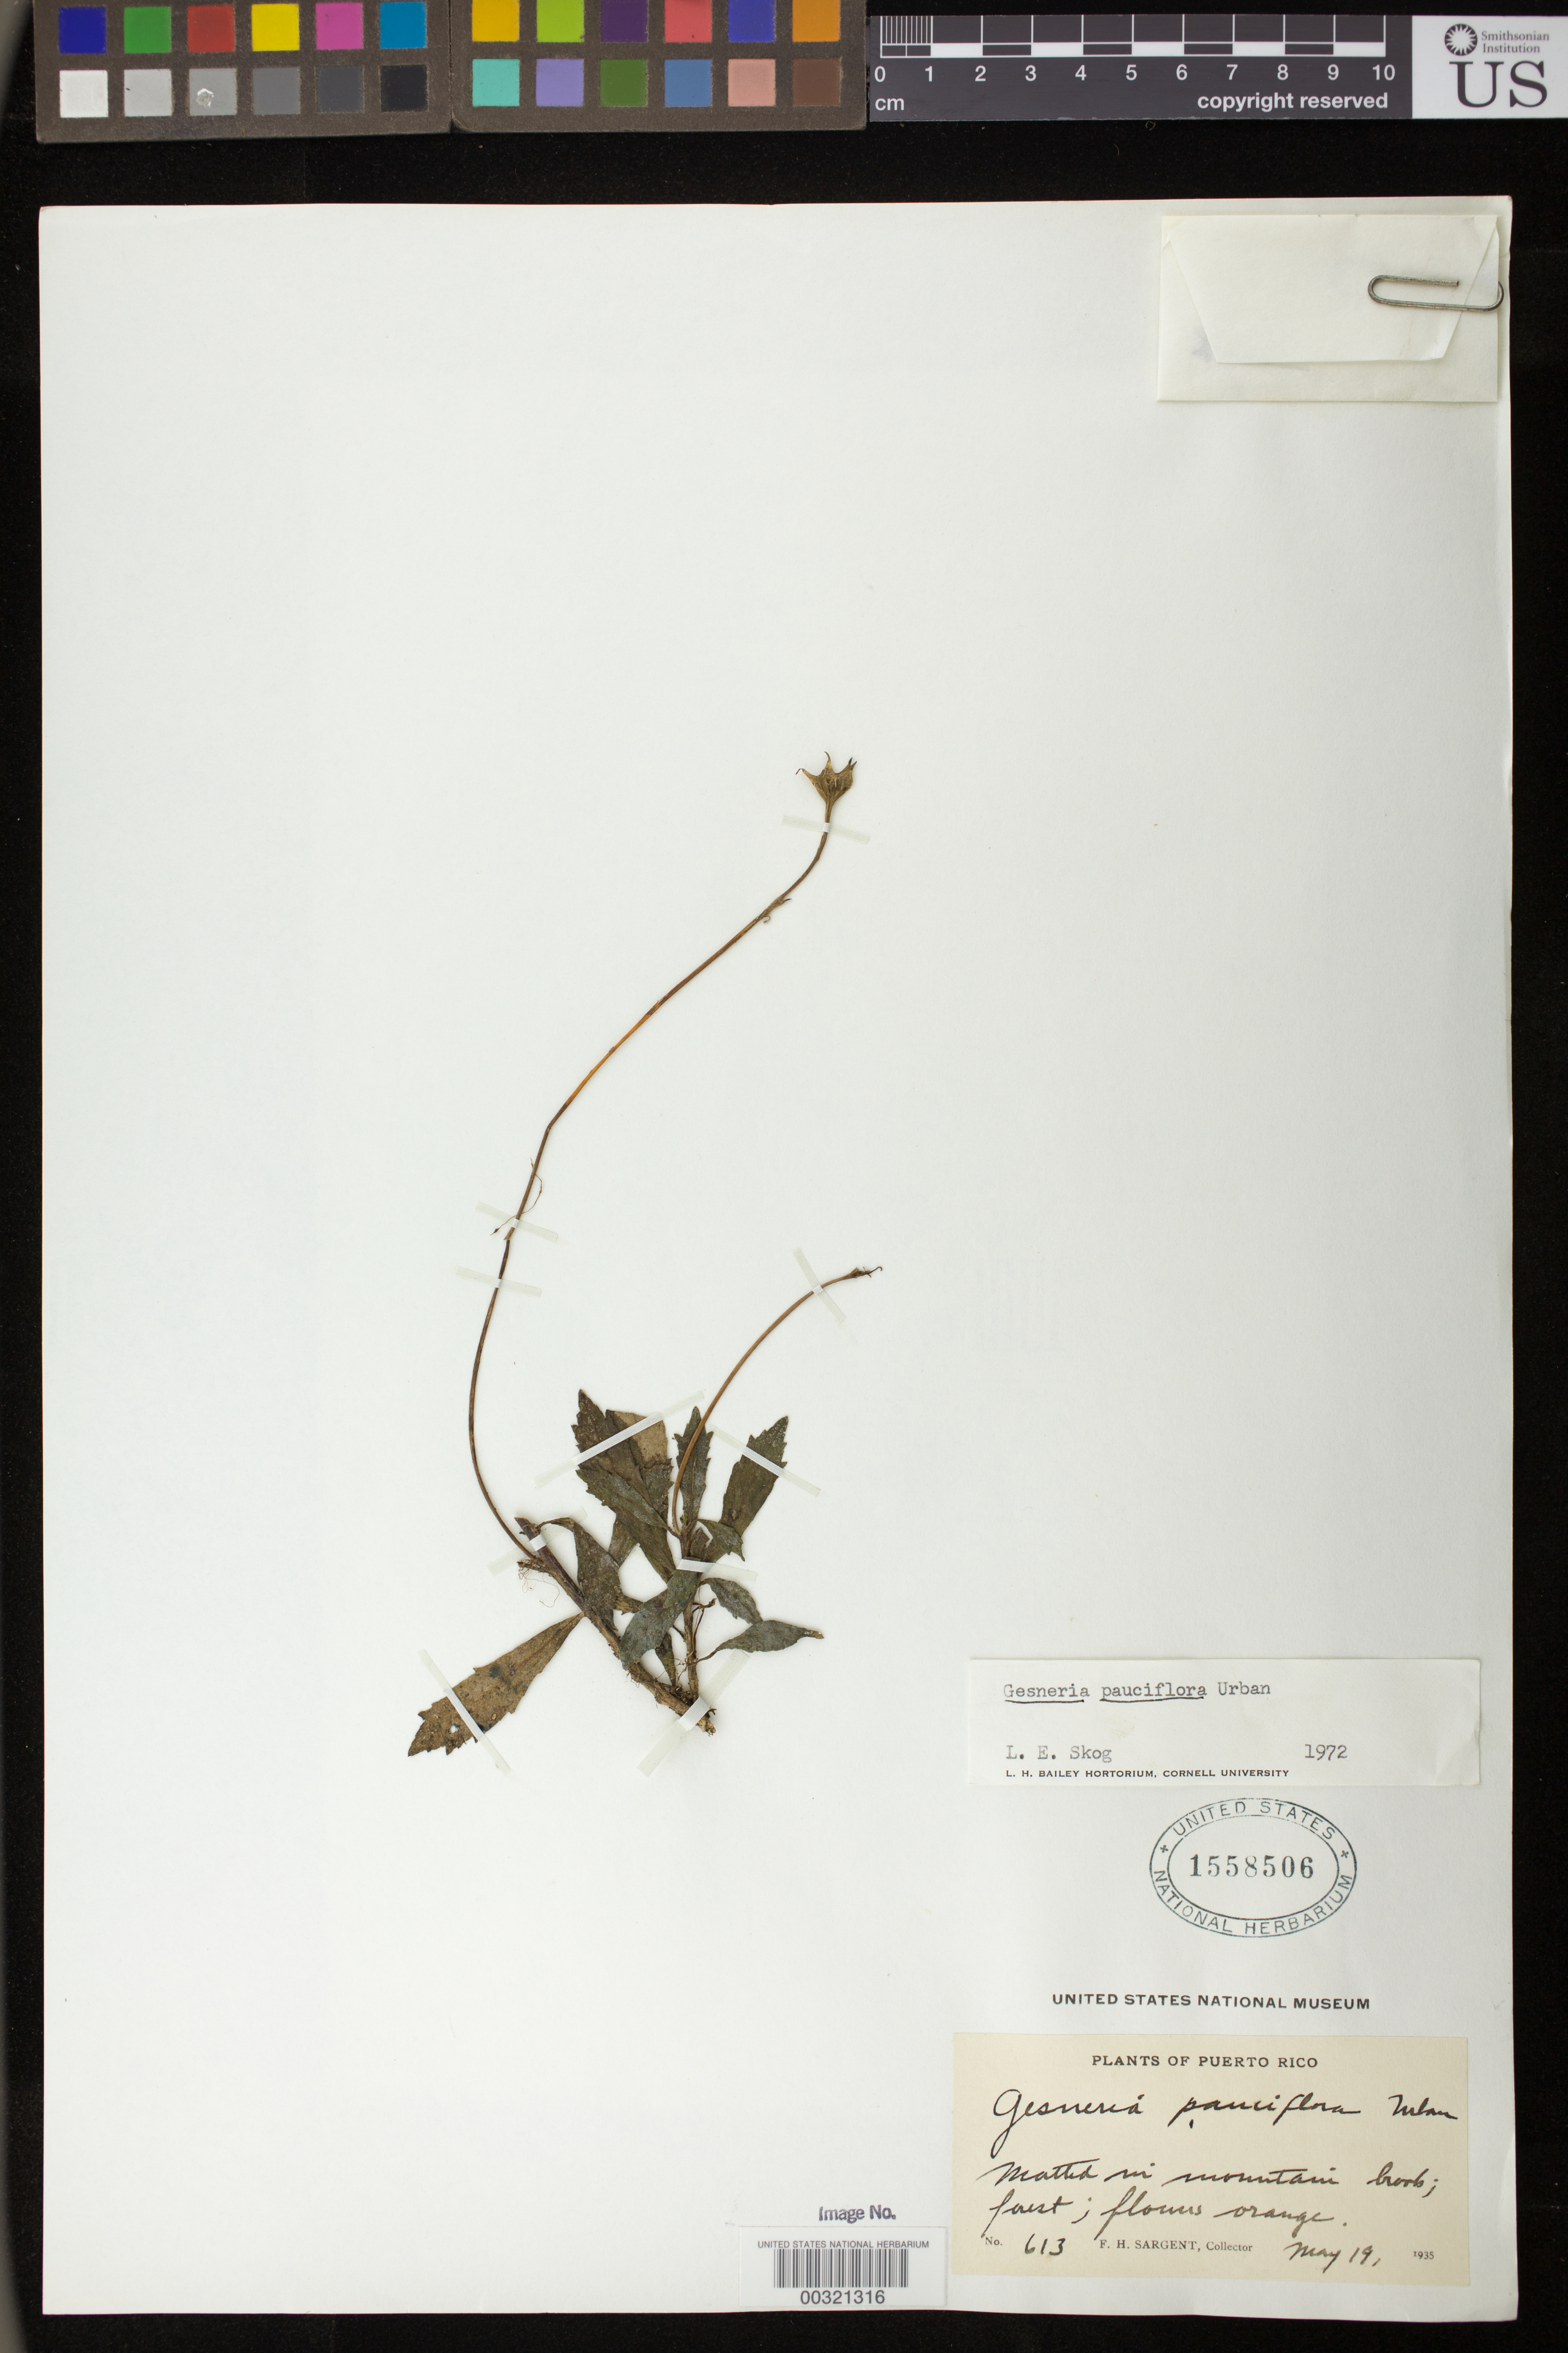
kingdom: Plantae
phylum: Tracheophyta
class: Magnoliopsida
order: Lamiales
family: Gesneriaceae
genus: Gesneria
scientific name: Gesneria pauciflora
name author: Urb.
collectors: F. H. Sargent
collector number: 613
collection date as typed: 19 May 1935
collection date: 1935-05-19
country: Puerto Rico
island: Puerto Rico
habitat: Forest; in mountain brook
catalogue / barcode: US 1558506